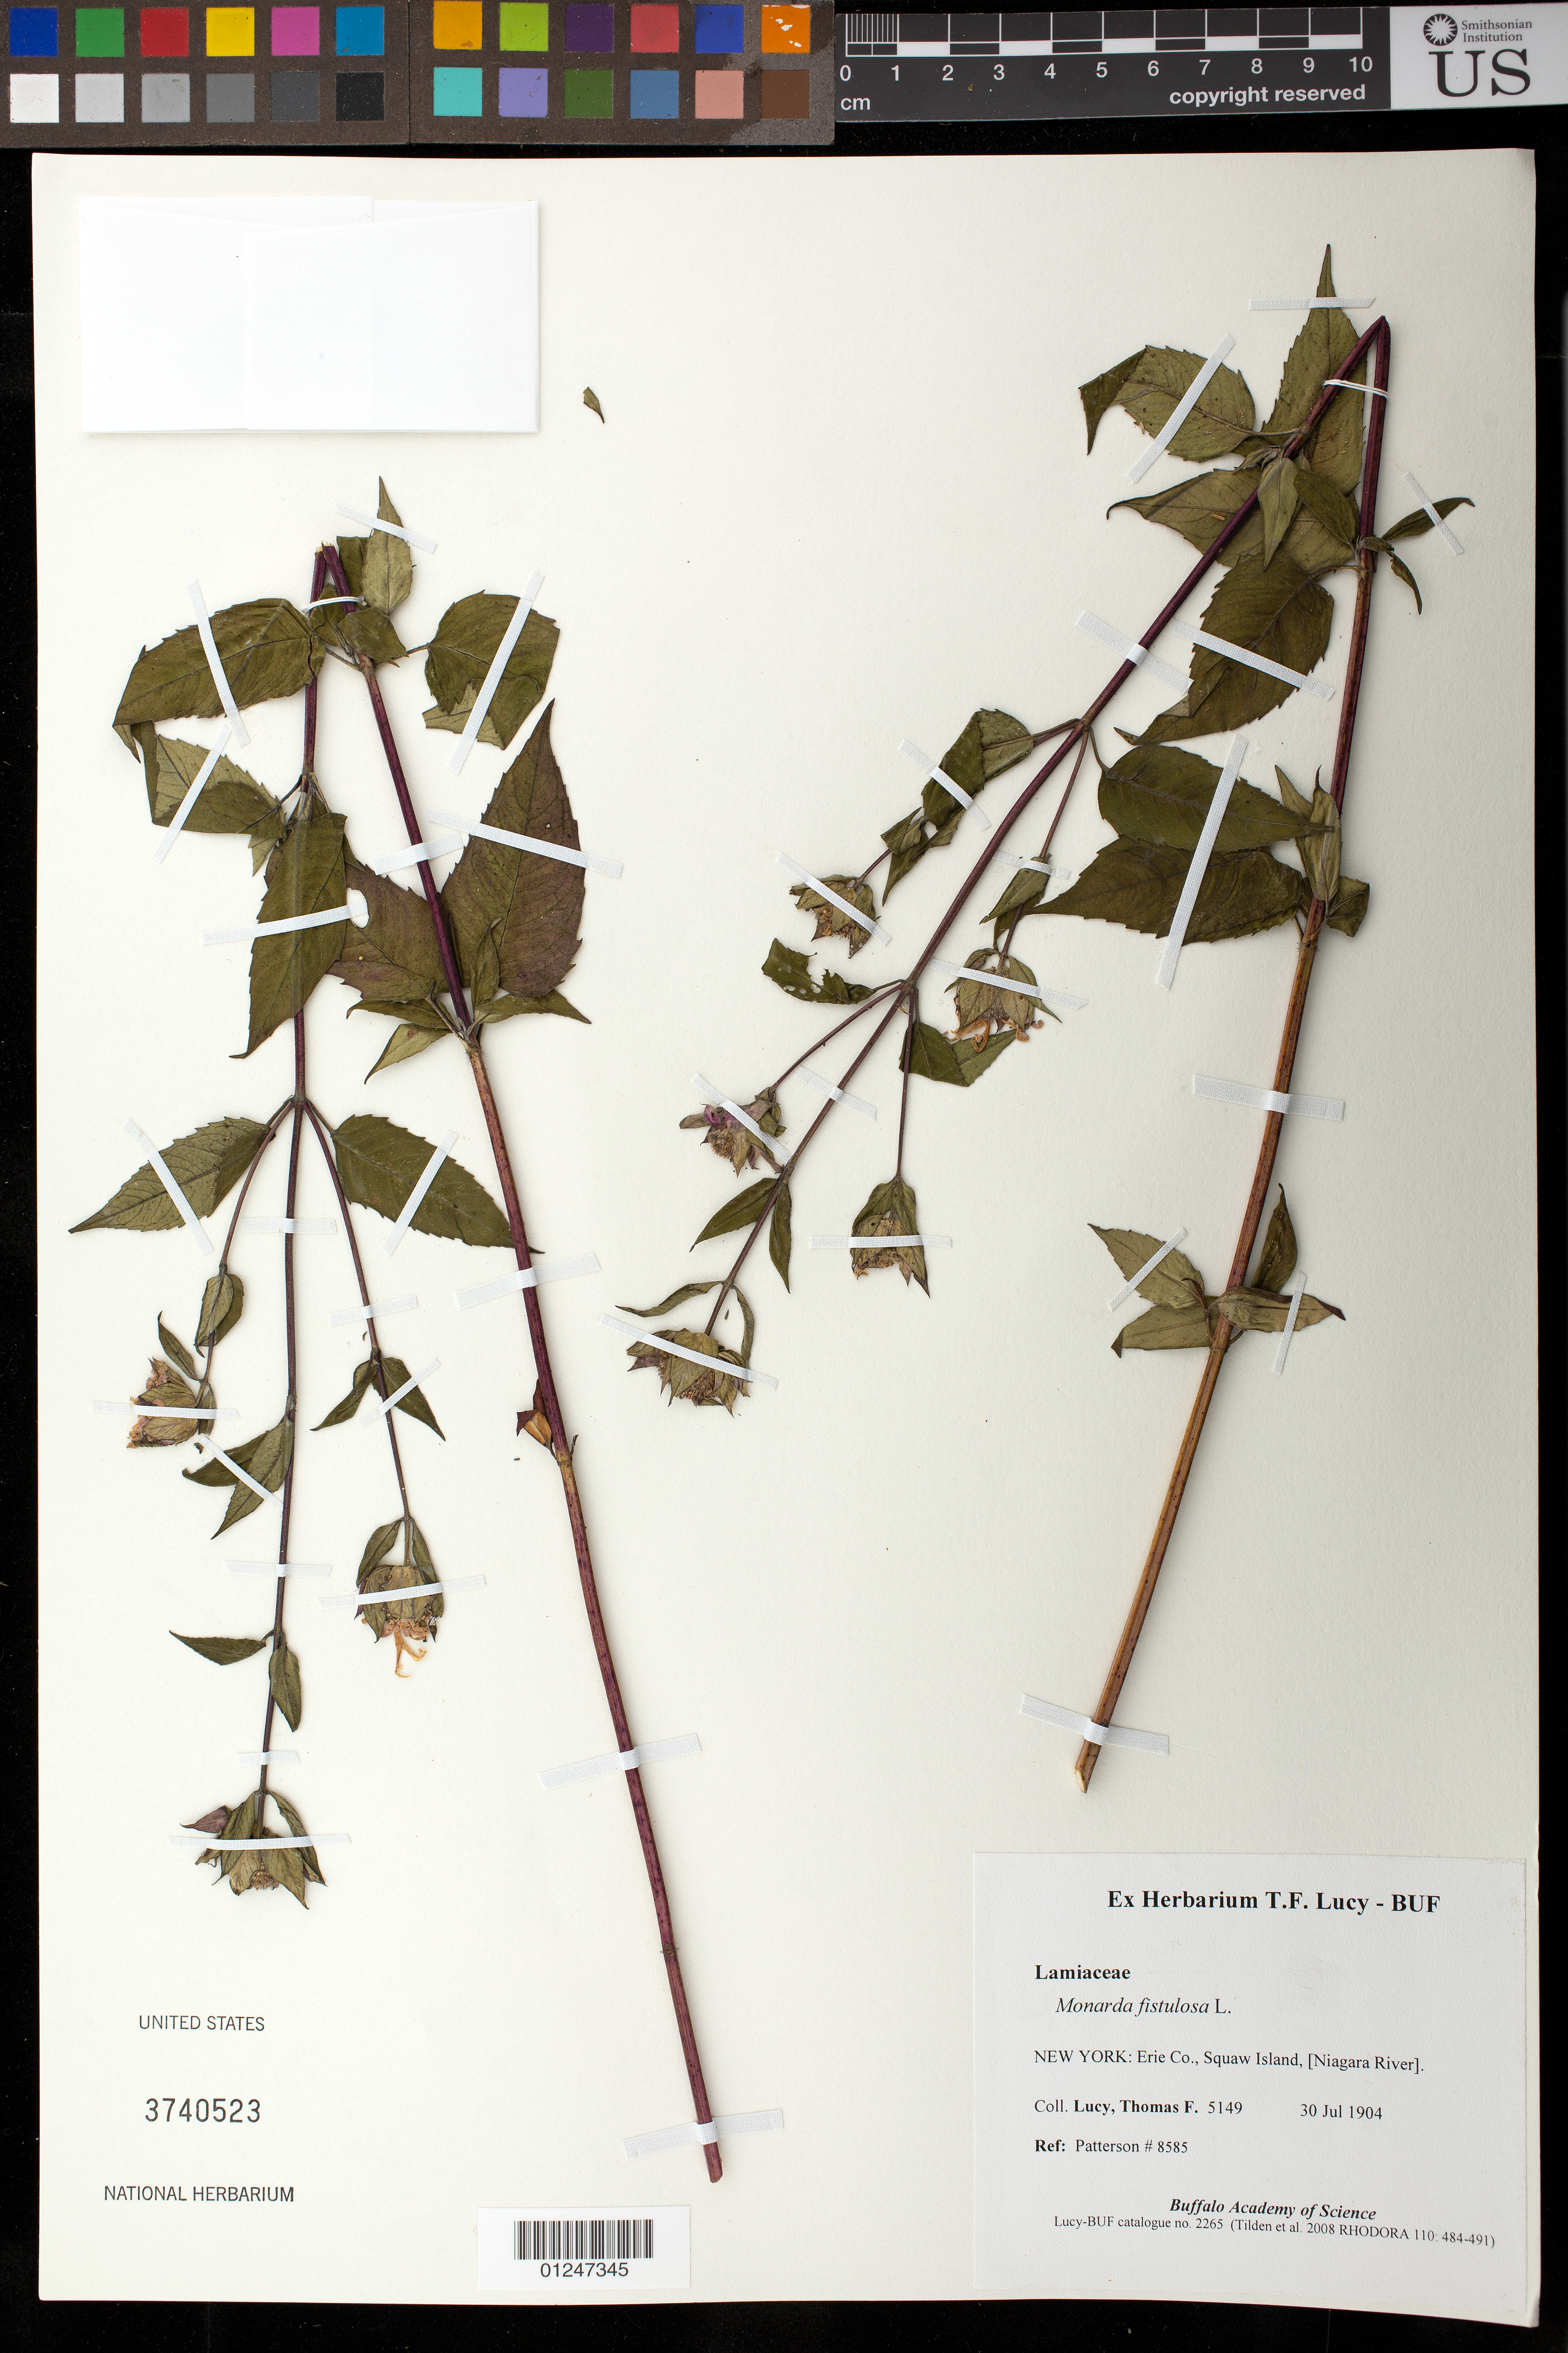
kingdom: Plantae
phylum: Tracheophyta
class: Magnoliopsida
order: Lamiales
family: Lamiaceae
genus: Monarda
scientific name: Monarda fistulosa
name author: L.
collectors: T. Lucy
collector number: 5149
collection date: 1904-07-30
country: United States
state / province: New York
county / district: Erie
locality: Squaw Island, Niagara River.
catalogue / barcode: US 3740523